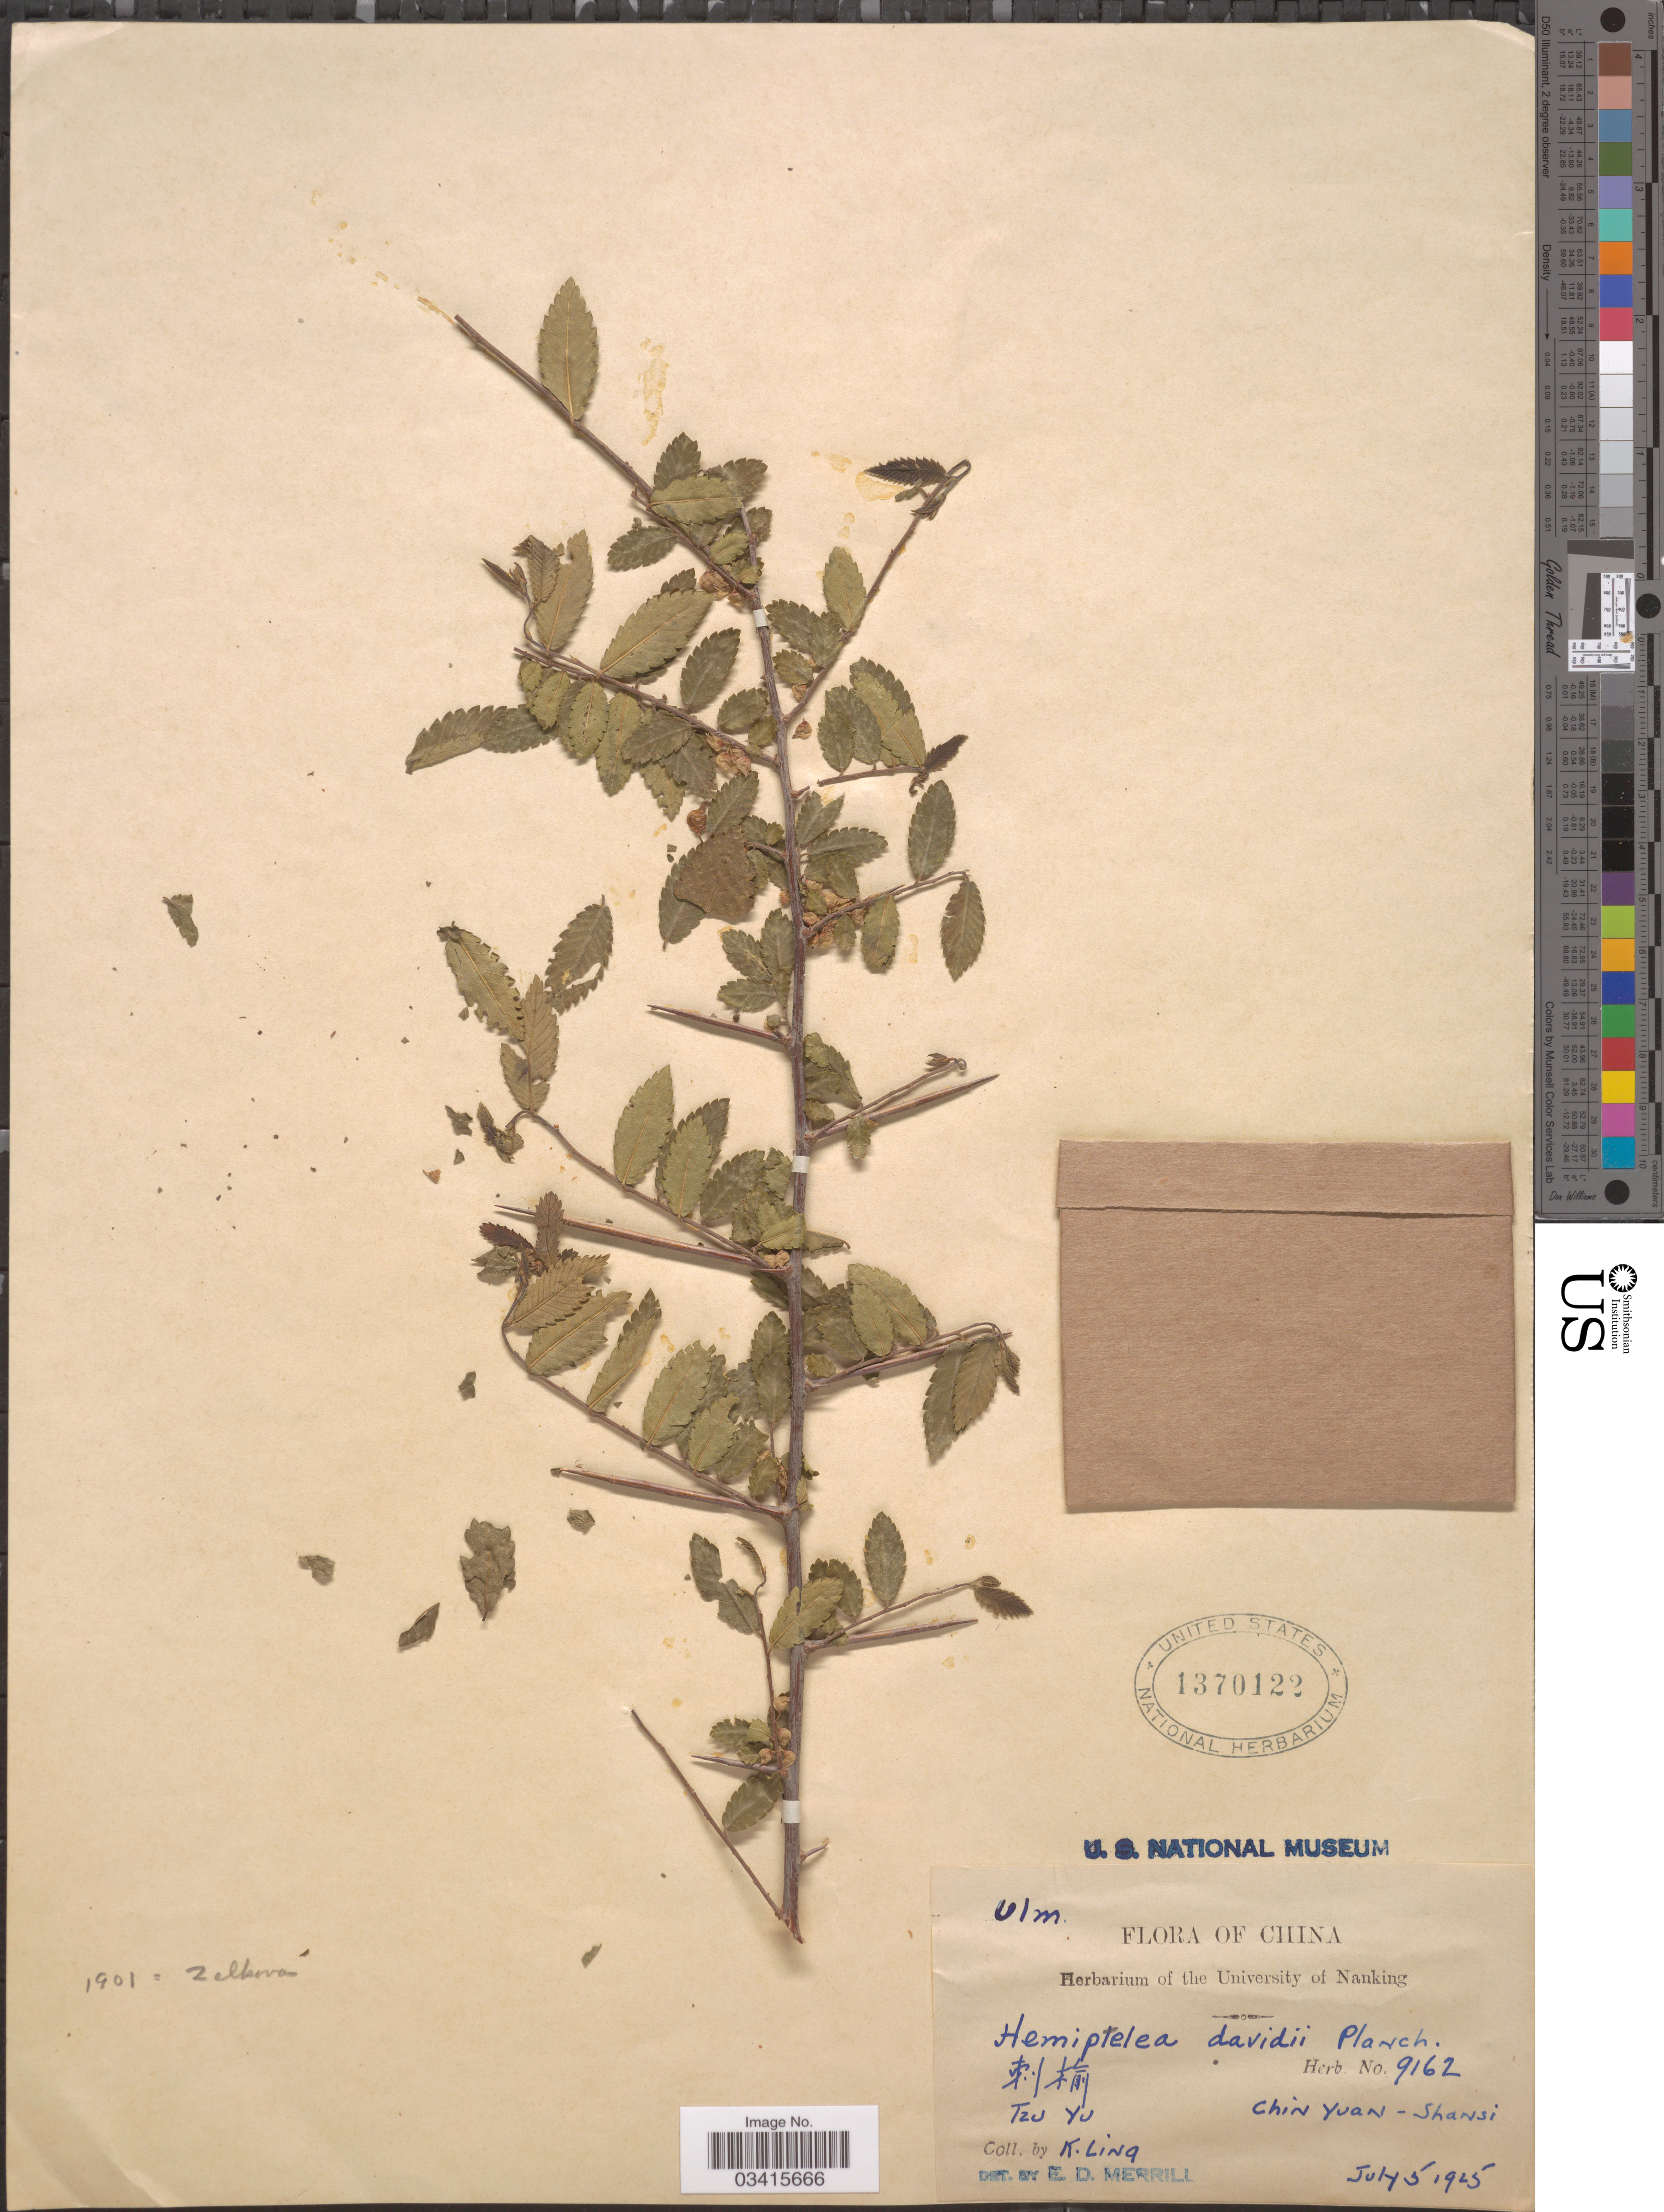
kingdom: Plantae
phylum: Tracheophyta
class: Magnoliopsida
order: Rosales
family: Ulmaceae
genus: Hemiptelea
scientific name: Hemiptelea davidii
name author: (Hance) Planch.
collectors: K. Ling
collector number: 9162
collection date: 1925-07-05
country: China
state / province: Shanxi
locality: Chin Yuan - Shansi. Tzu Yu.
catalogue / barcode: US 1370122